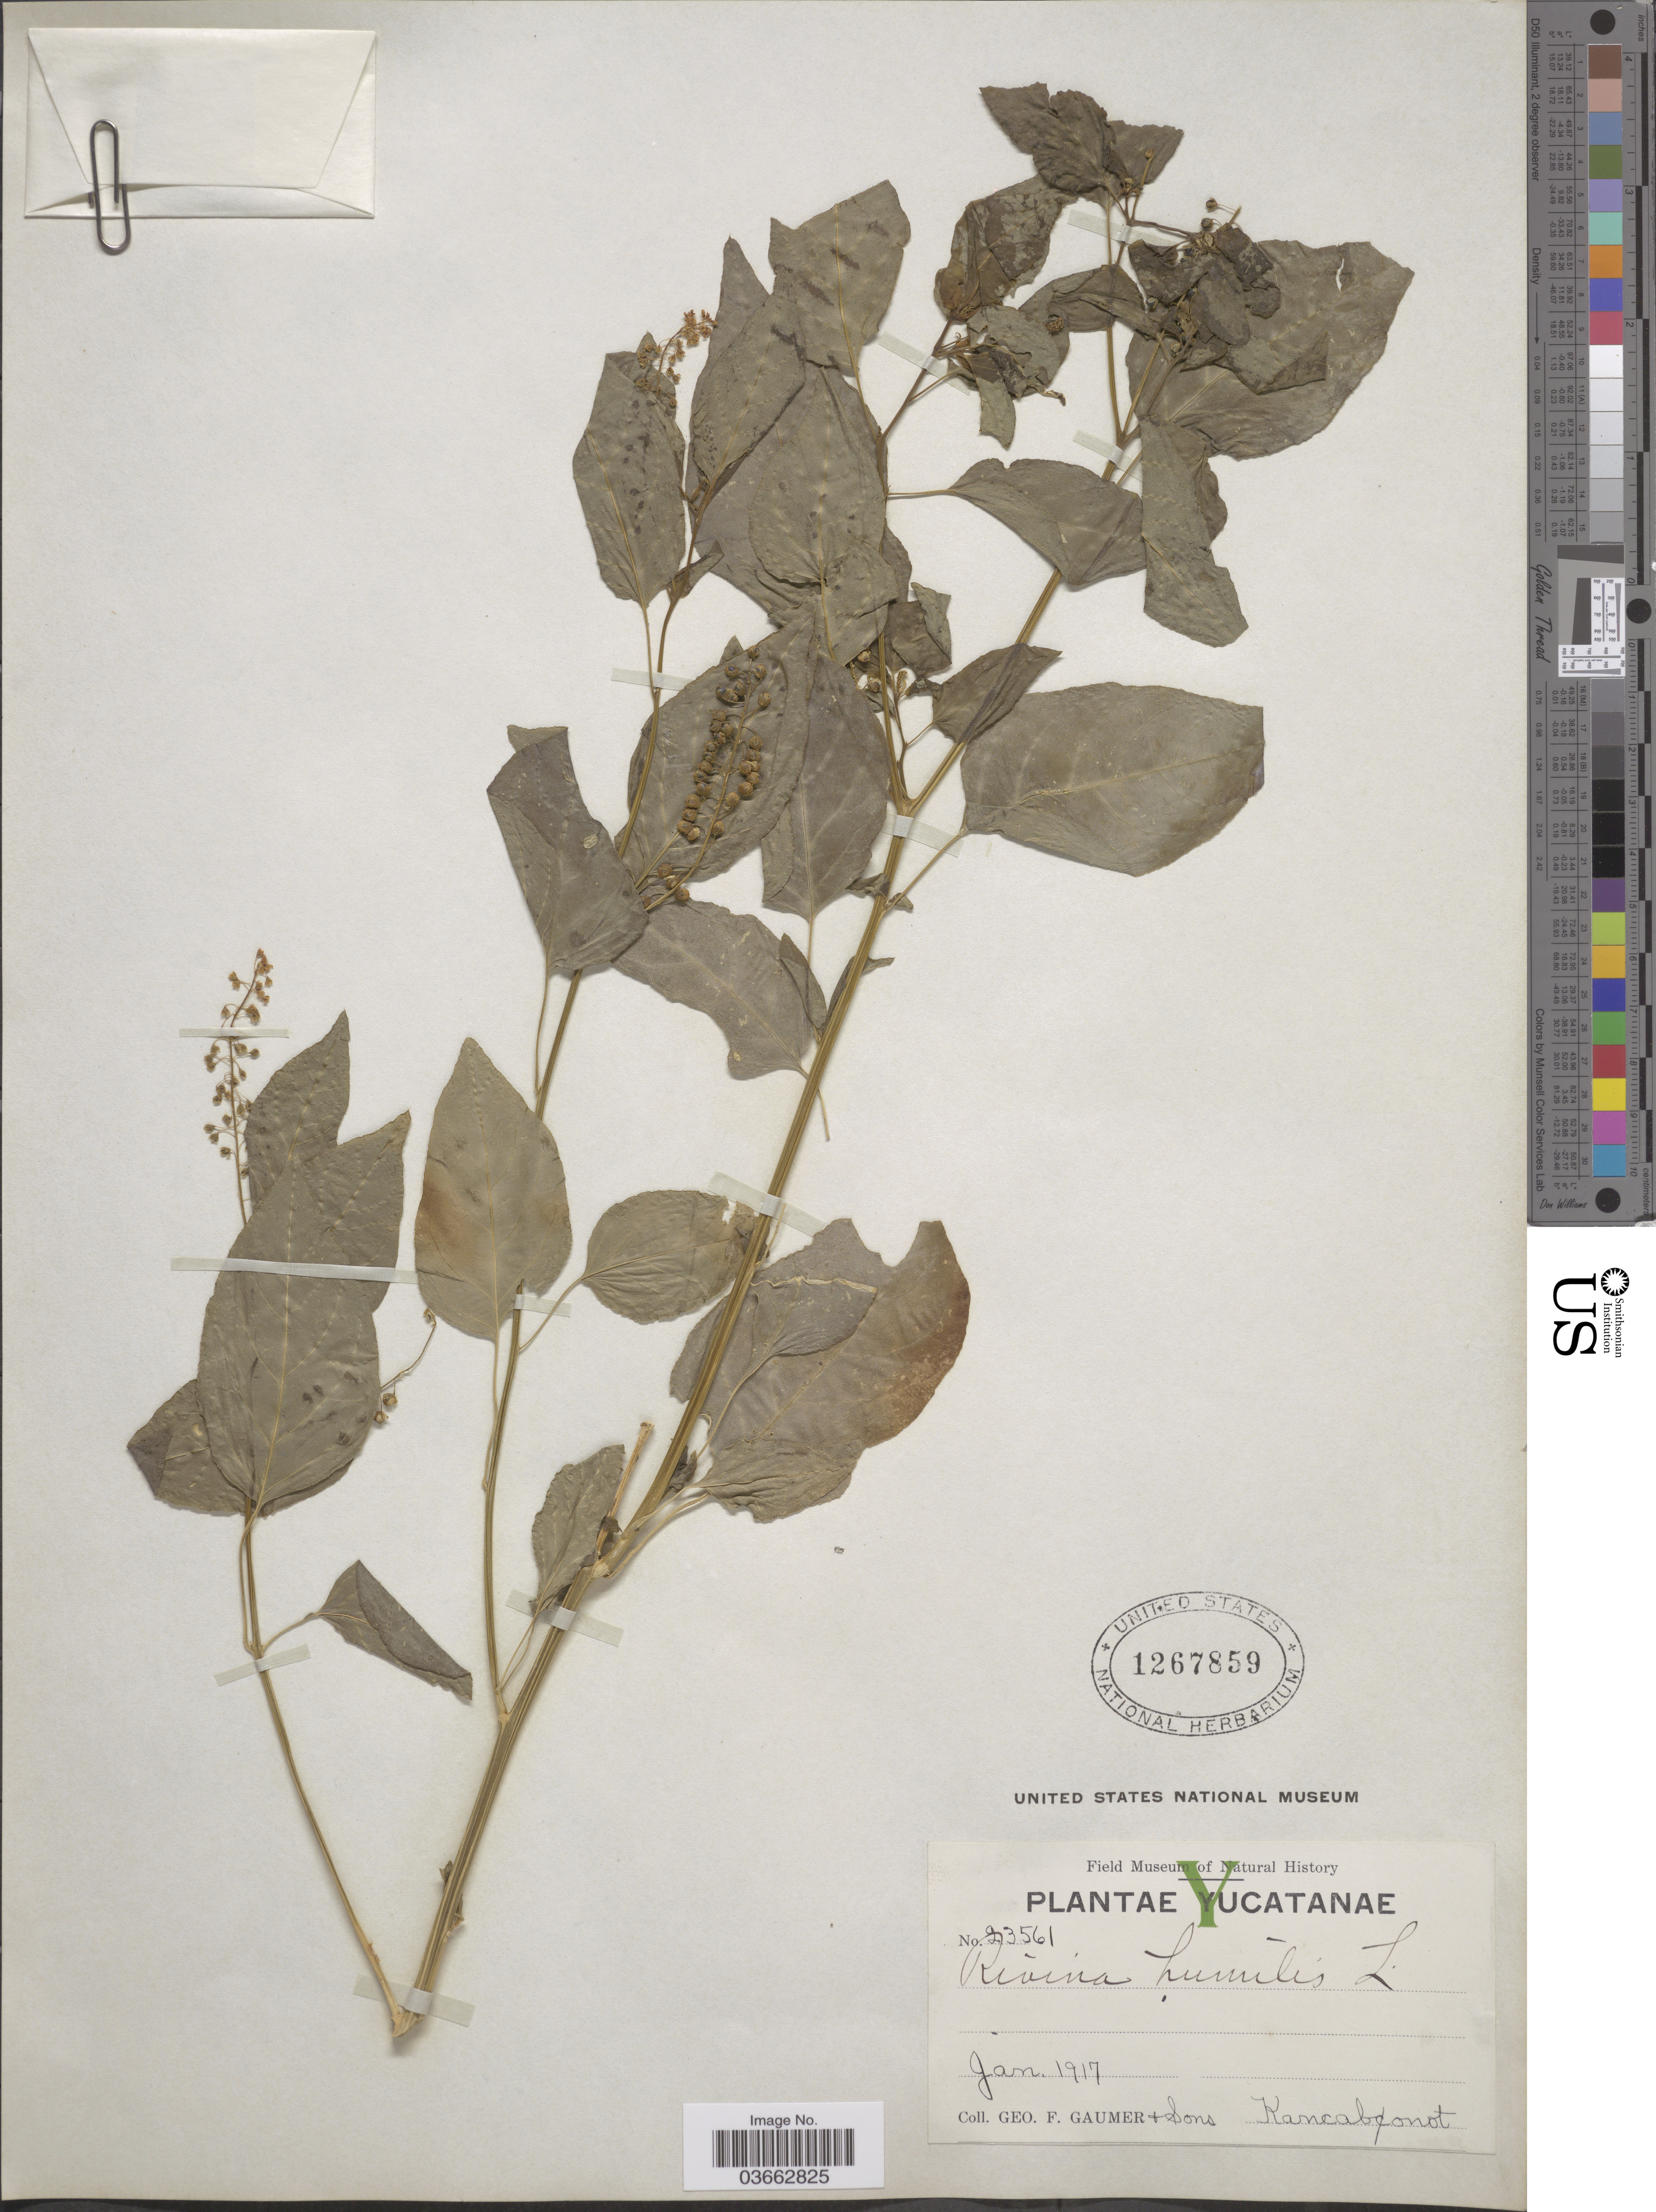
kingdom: Plantae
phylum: Tracheophyta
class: Magnoliopsida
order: Caryophyllales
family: Phytolaccaceae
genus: Rivina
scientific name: Rivina humilis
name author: L.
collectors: G. F. Gaumer & Sons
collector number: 23561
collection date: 1917-01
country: Mexico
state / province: Yucatán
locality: Kancab¢onot.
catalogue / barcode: US 1267859